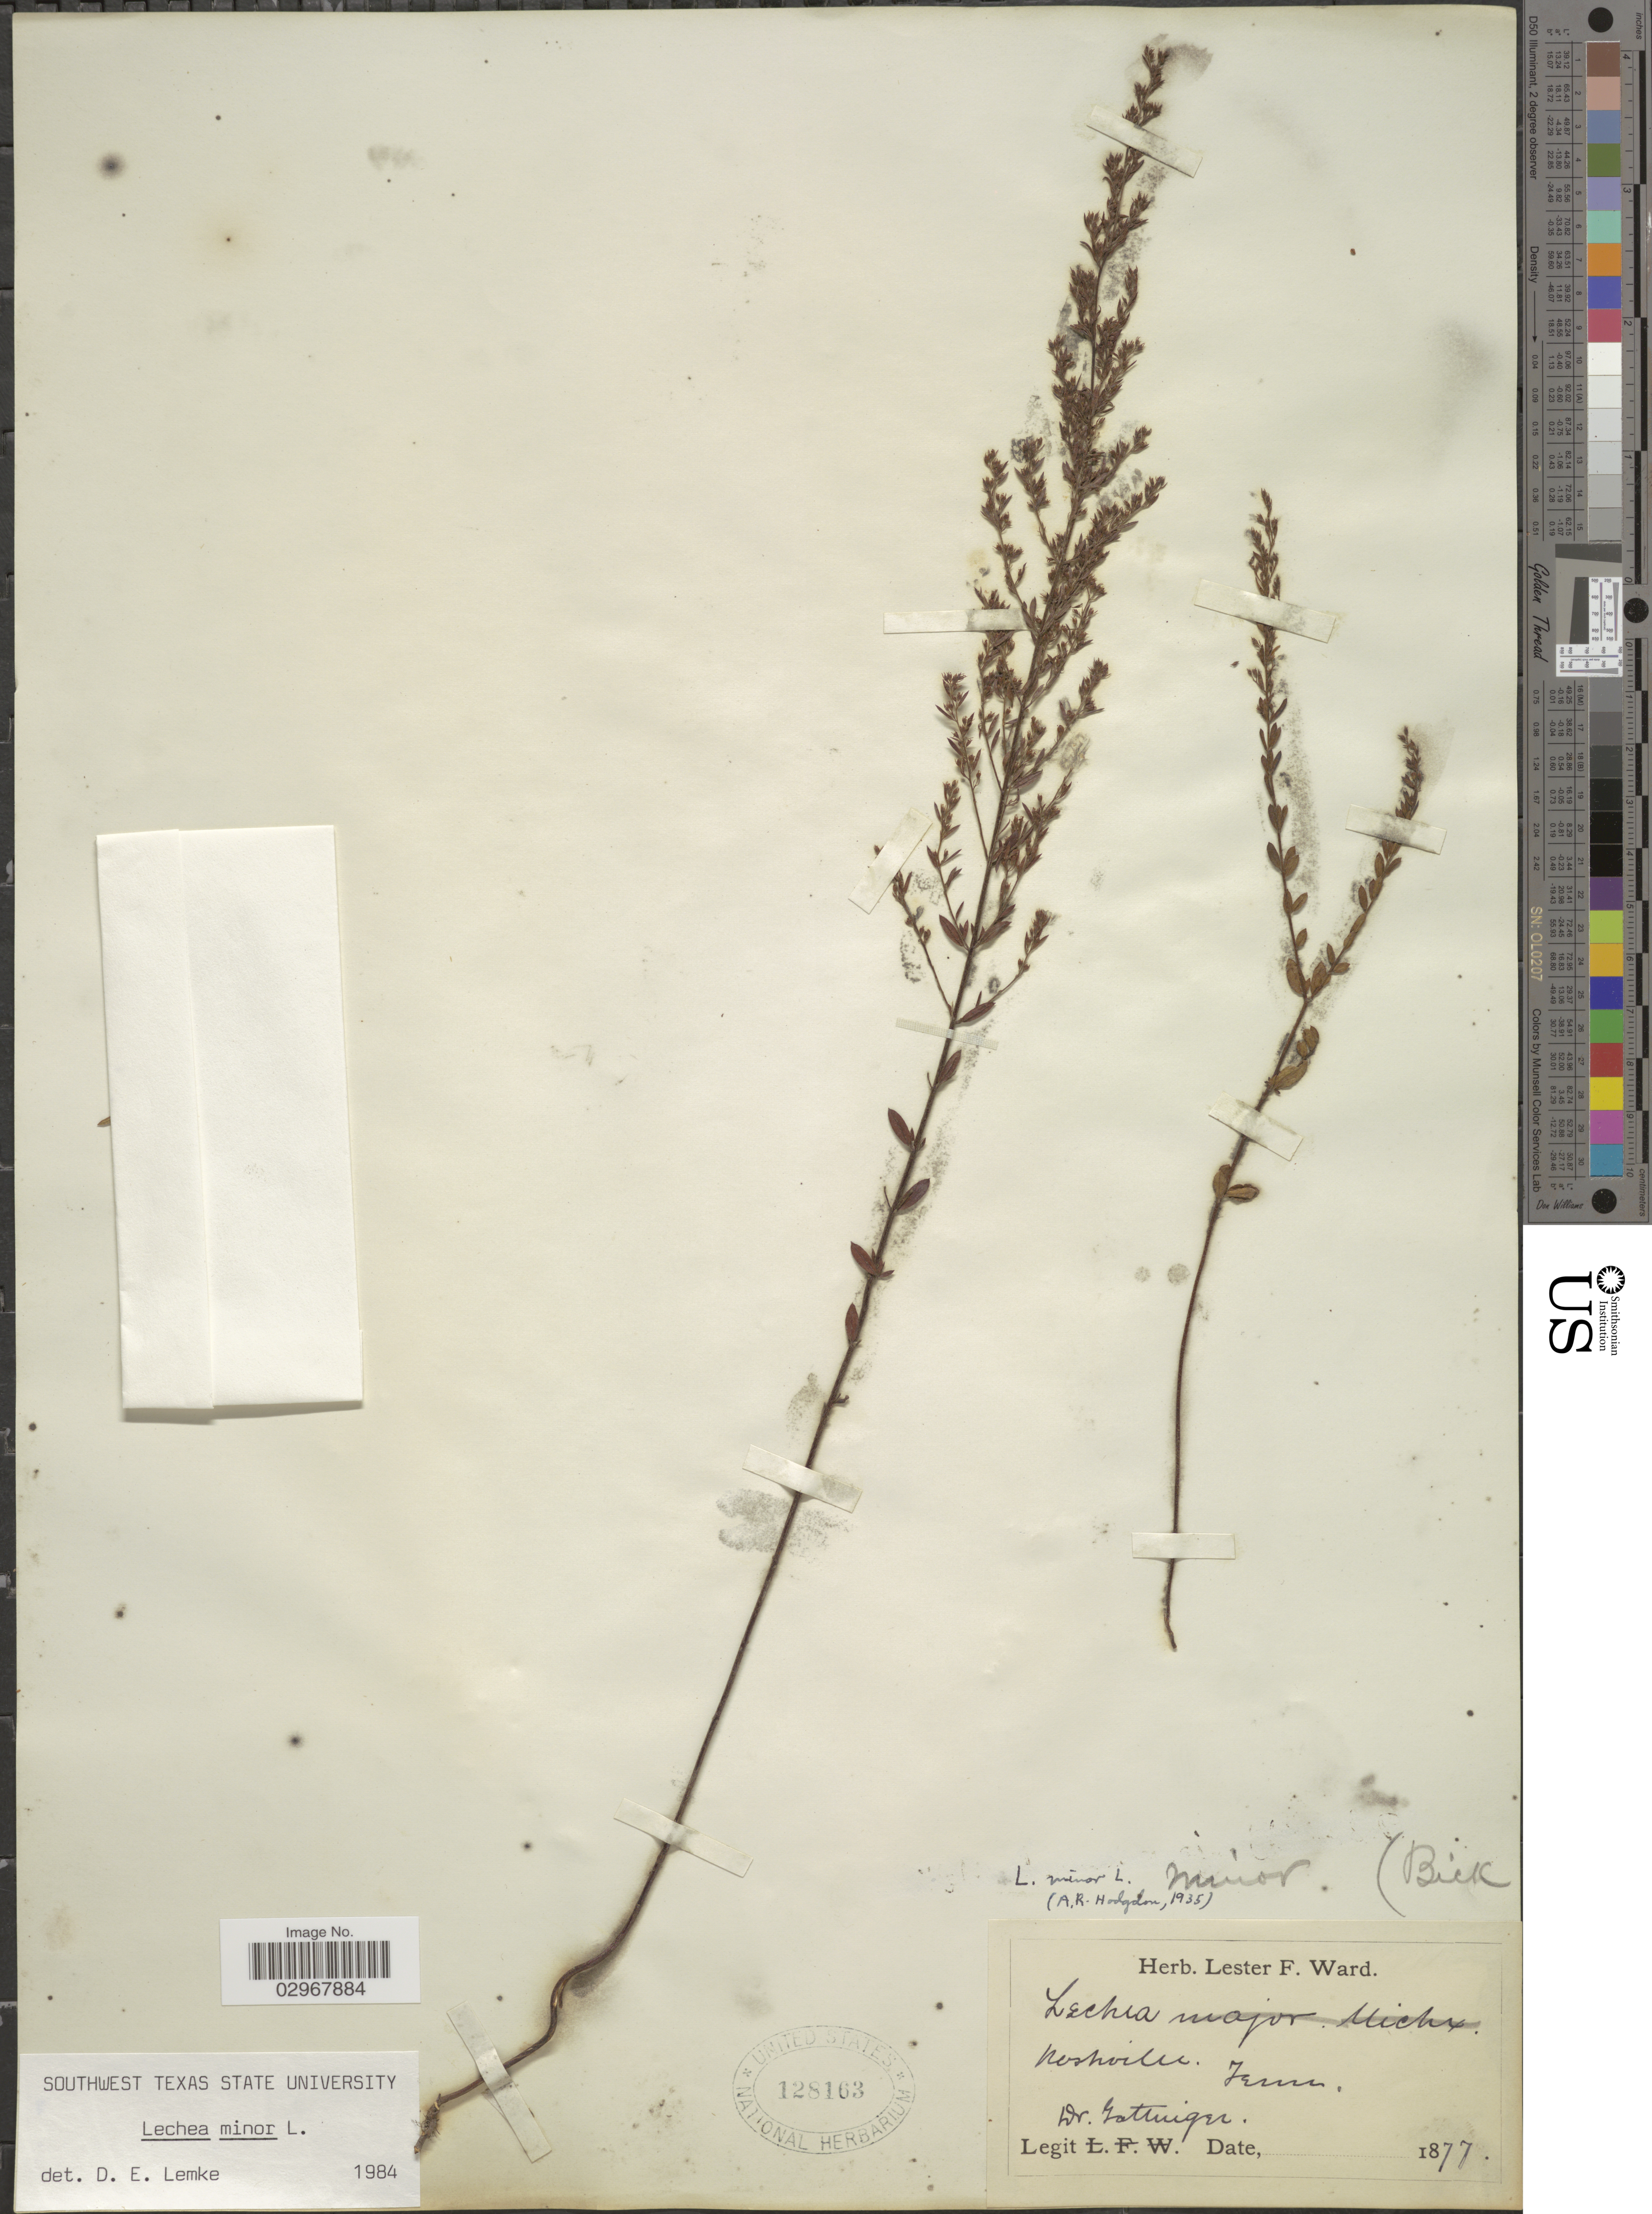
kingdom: Plantae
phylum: Tracheophyta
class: Magnoliopsida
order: Malvales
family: Cistaceae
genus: Lechea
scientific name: Lechea minor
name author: L.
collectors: Gattinger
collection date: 1877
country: United States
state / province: Tennessee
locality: Nashville.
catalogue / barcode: US 128163